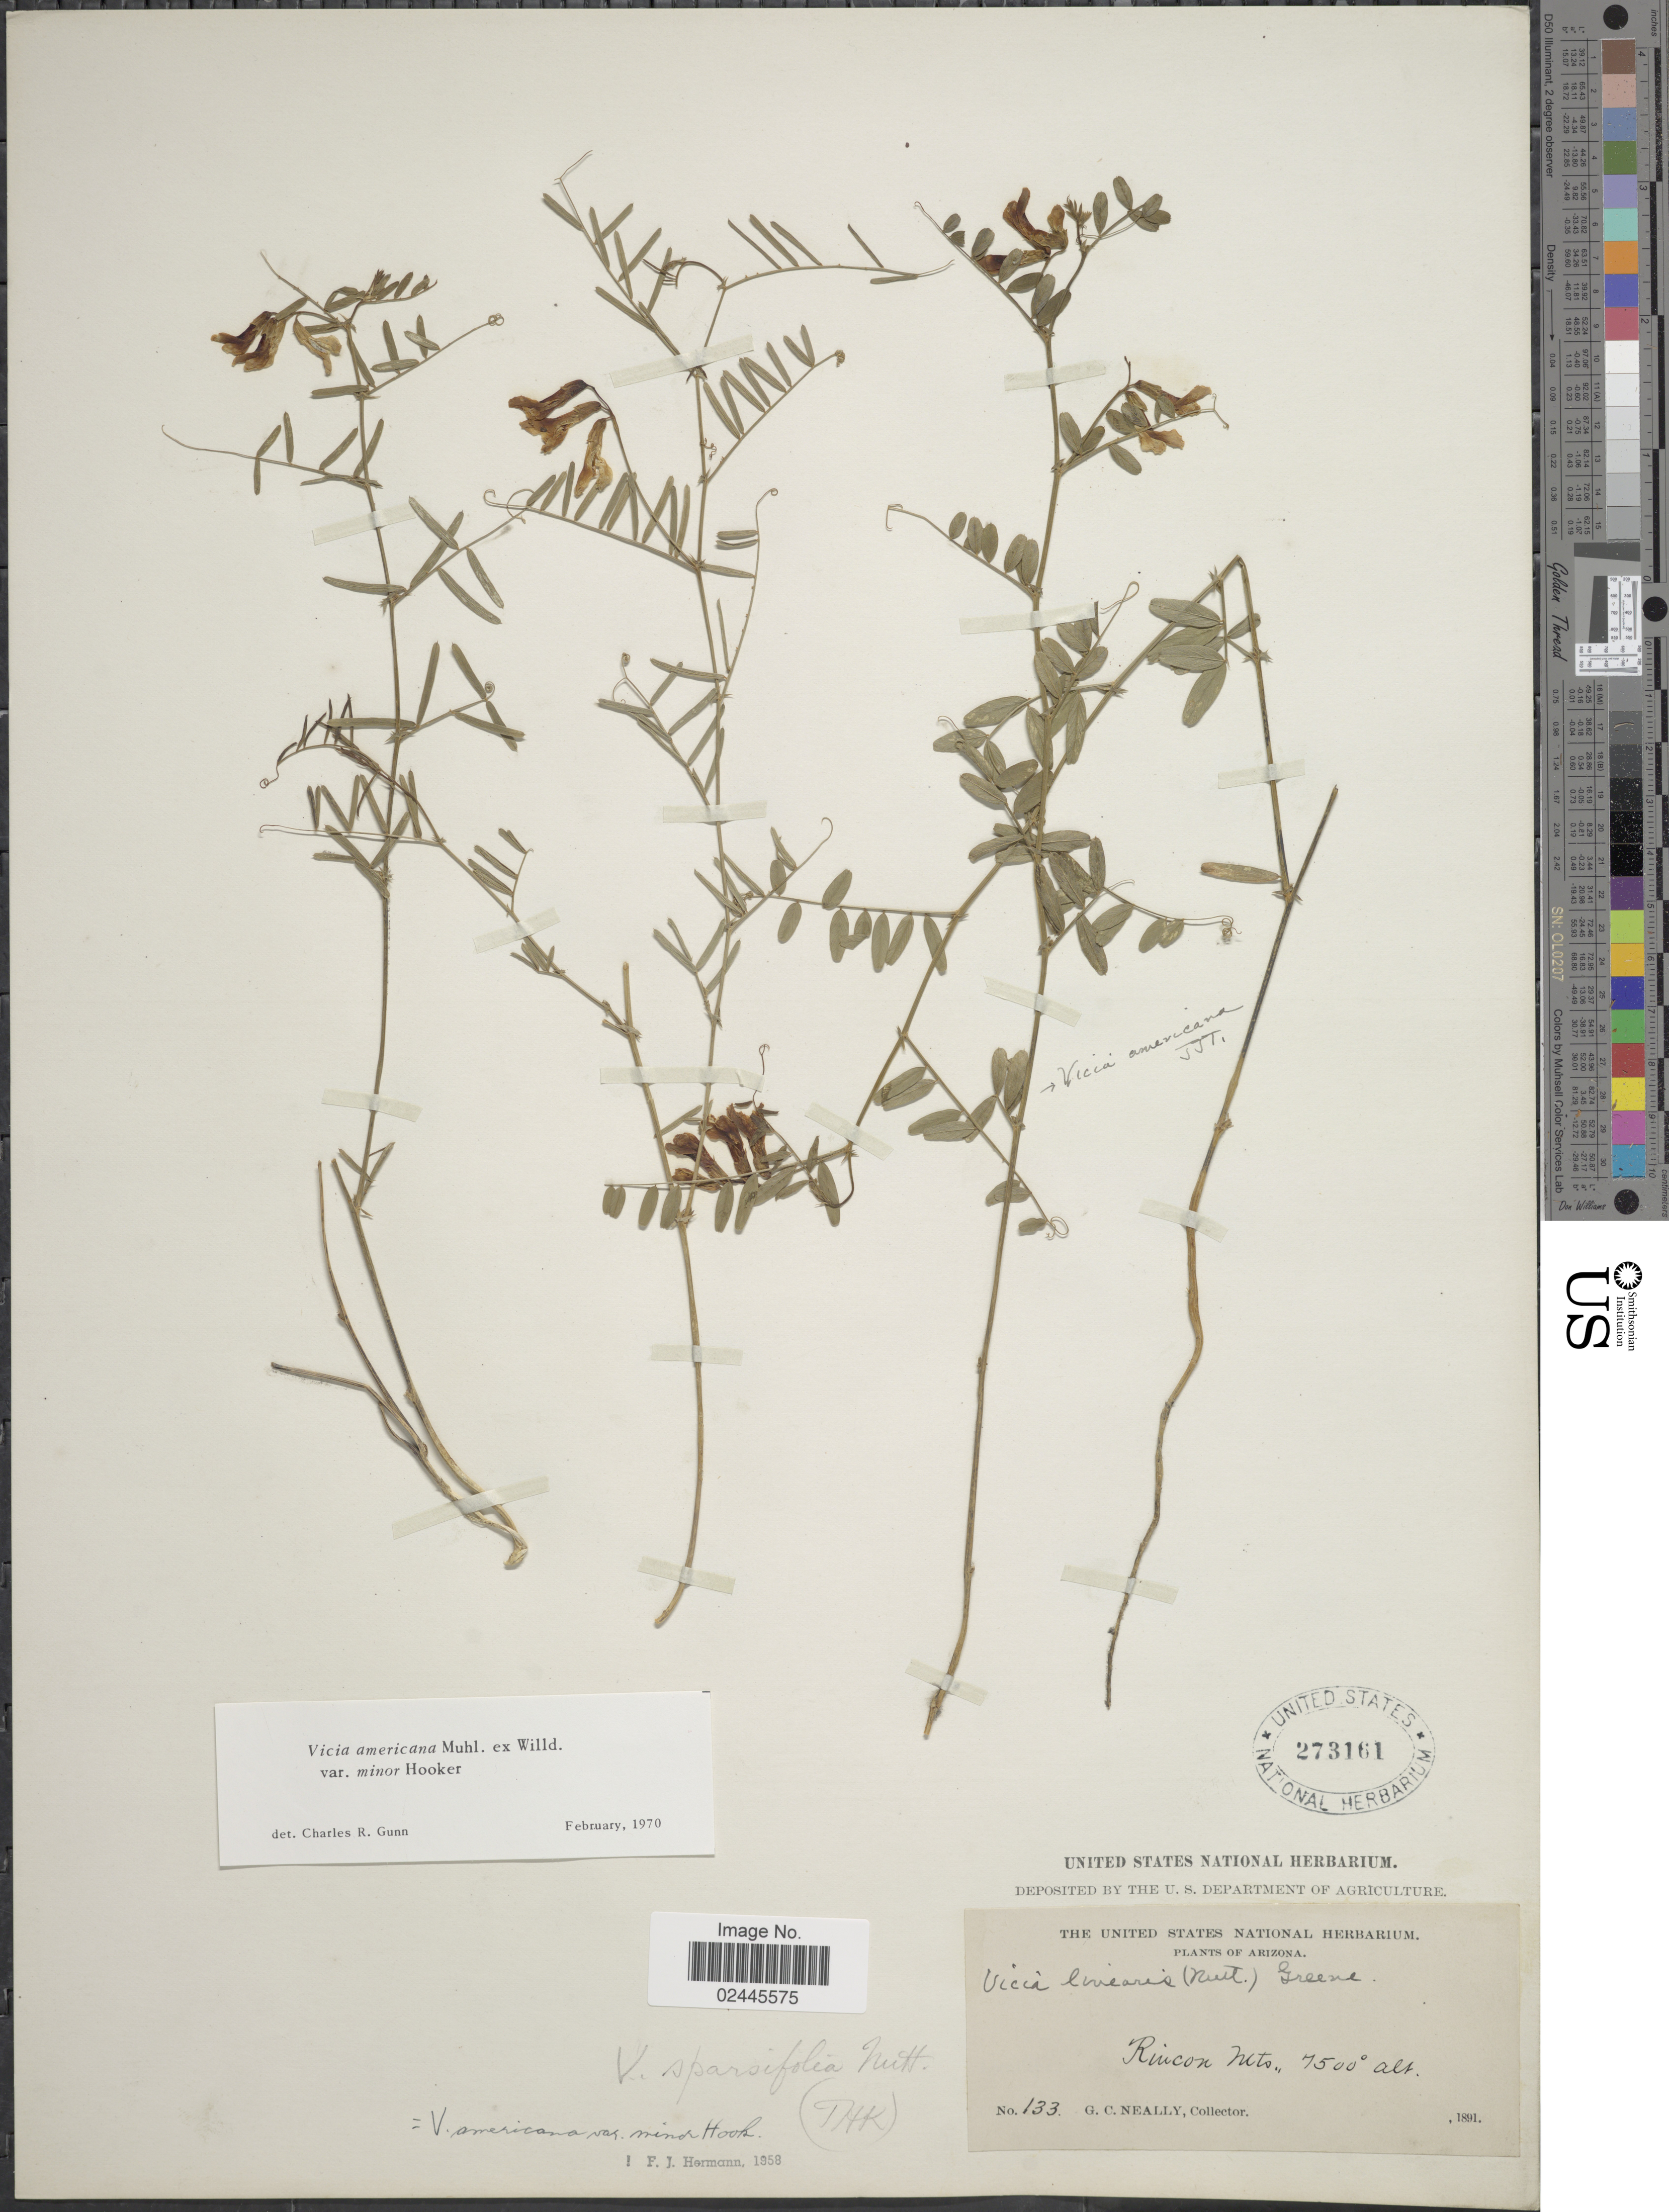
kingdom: Plantae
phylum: Tracheophyta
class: Magnoliopsida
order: Fabales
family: Fabaceae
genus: Vicia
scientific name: Vicia americana var. minor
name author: Hook.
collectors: G. Neally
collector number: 133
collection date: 1891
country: United States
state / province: Arizona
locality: Rincon Mts.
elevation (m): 2286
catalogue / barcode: US 273161